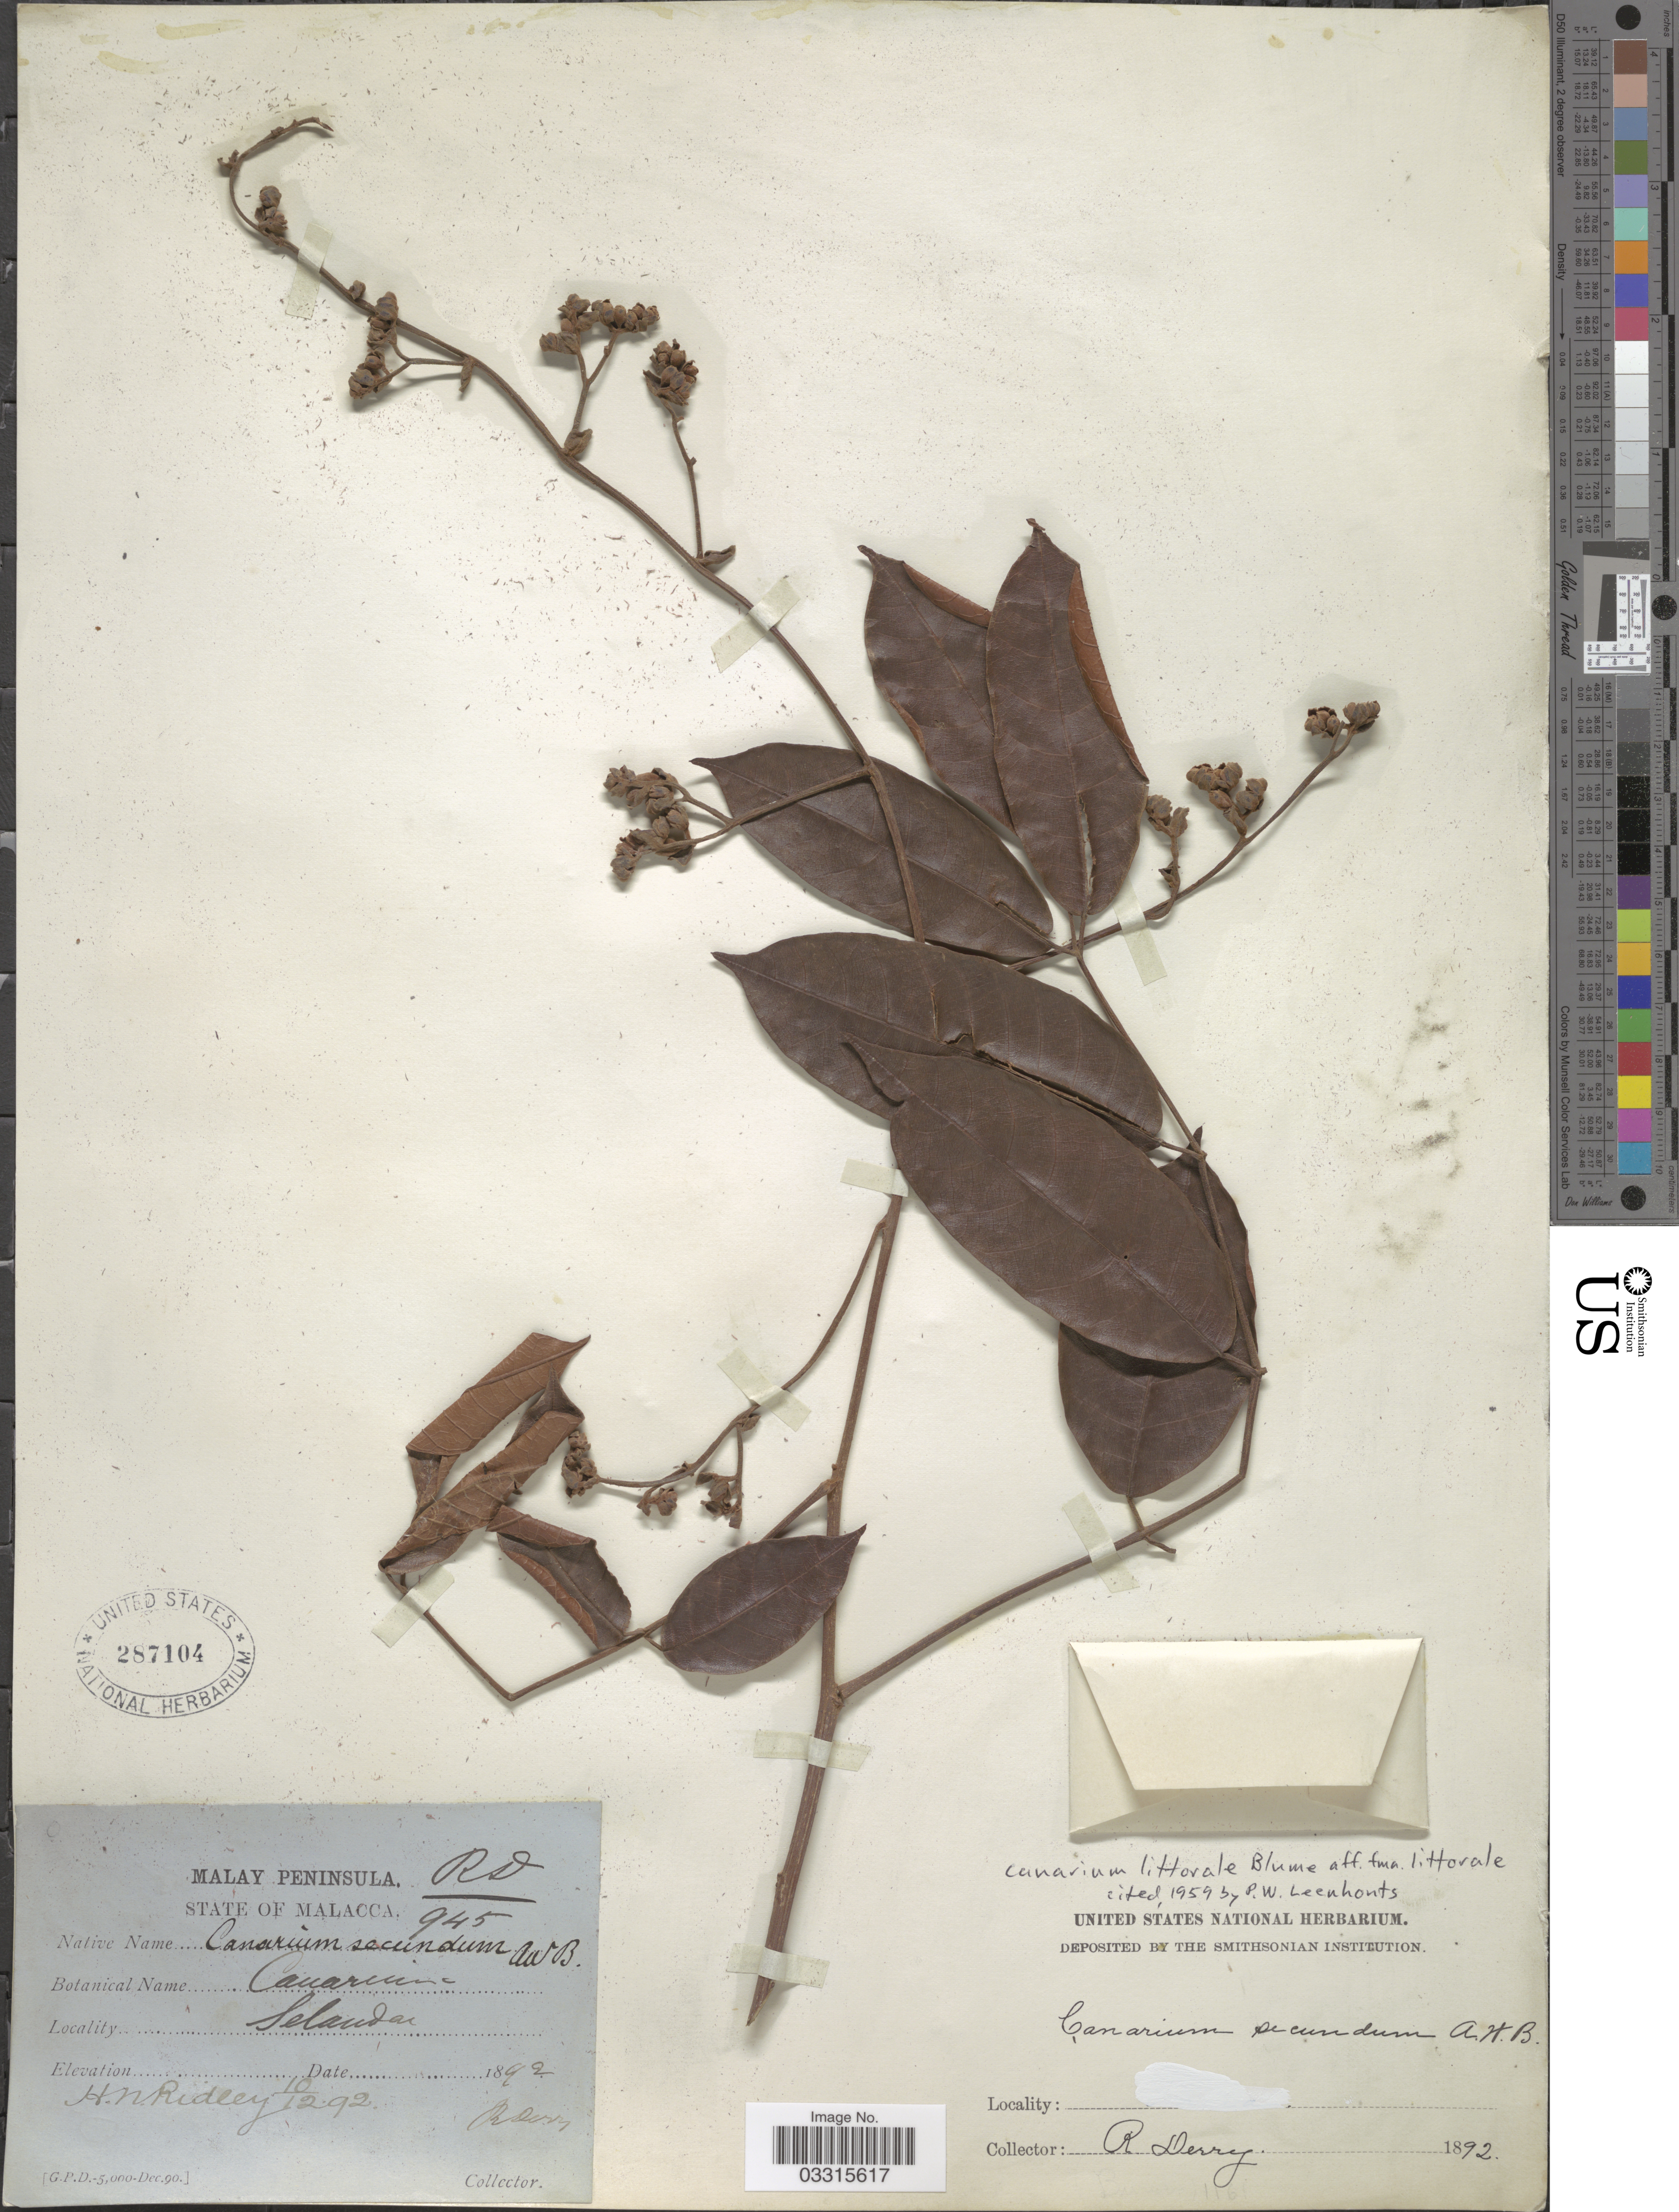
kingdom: Plantae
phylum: Tracheophyta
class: Magnoliopsida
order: Sapindales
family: Burseraceae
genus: Canarium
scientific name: Canarium littorale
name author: Blume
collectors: H. N. Ridley & R. Derry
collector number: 945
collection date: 1892-12-10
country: Malaysia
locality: Malay Peninsula. State of Malacca. Selandar.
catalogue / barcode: US 287104